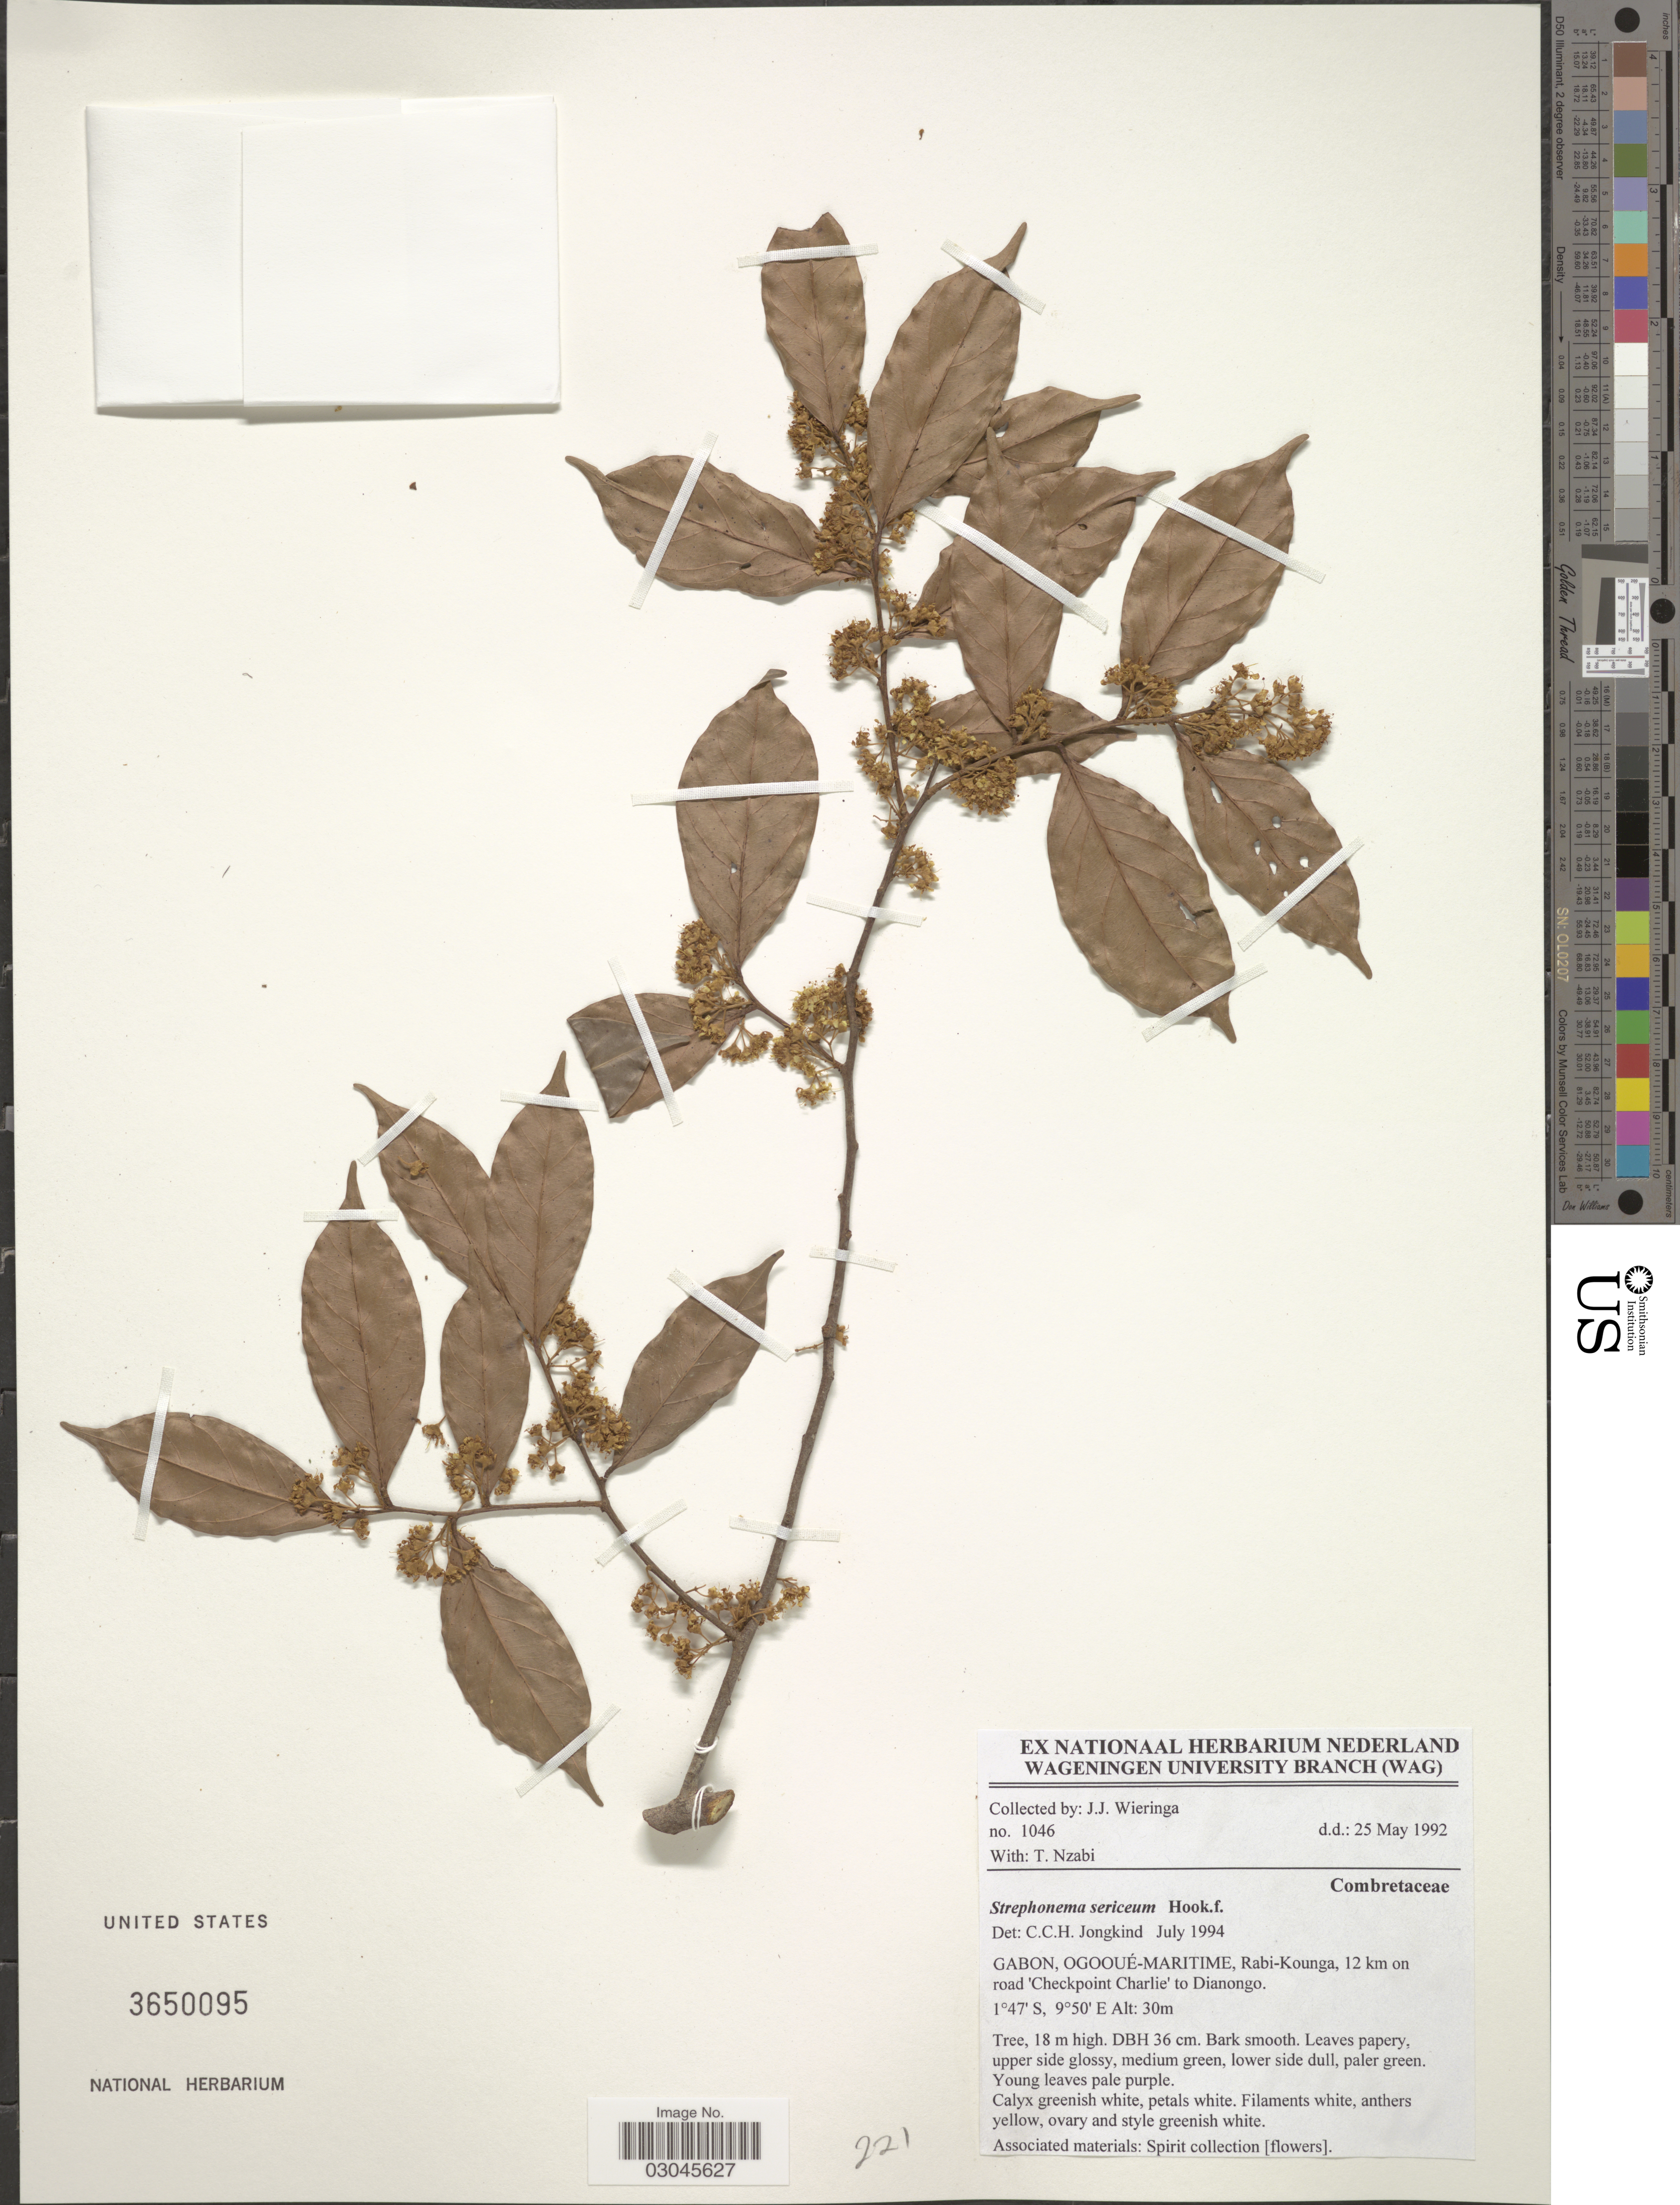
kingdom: Plantae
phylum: Tracheophyta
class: Magnoliopsida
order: Myrtales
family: Combretaceae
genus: Strephonema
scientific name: Strephonema sericeum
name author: Hook. f.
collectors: J. Wieringa & T. Nzabi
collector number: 1046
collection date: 1992-05-25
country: Gabon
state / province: Ogooue-Maritime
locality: Rabi-Kounga, 12 km on road 'Checkpoint Charlie' to Dianongo.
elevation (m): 30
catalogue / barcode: US 3650095